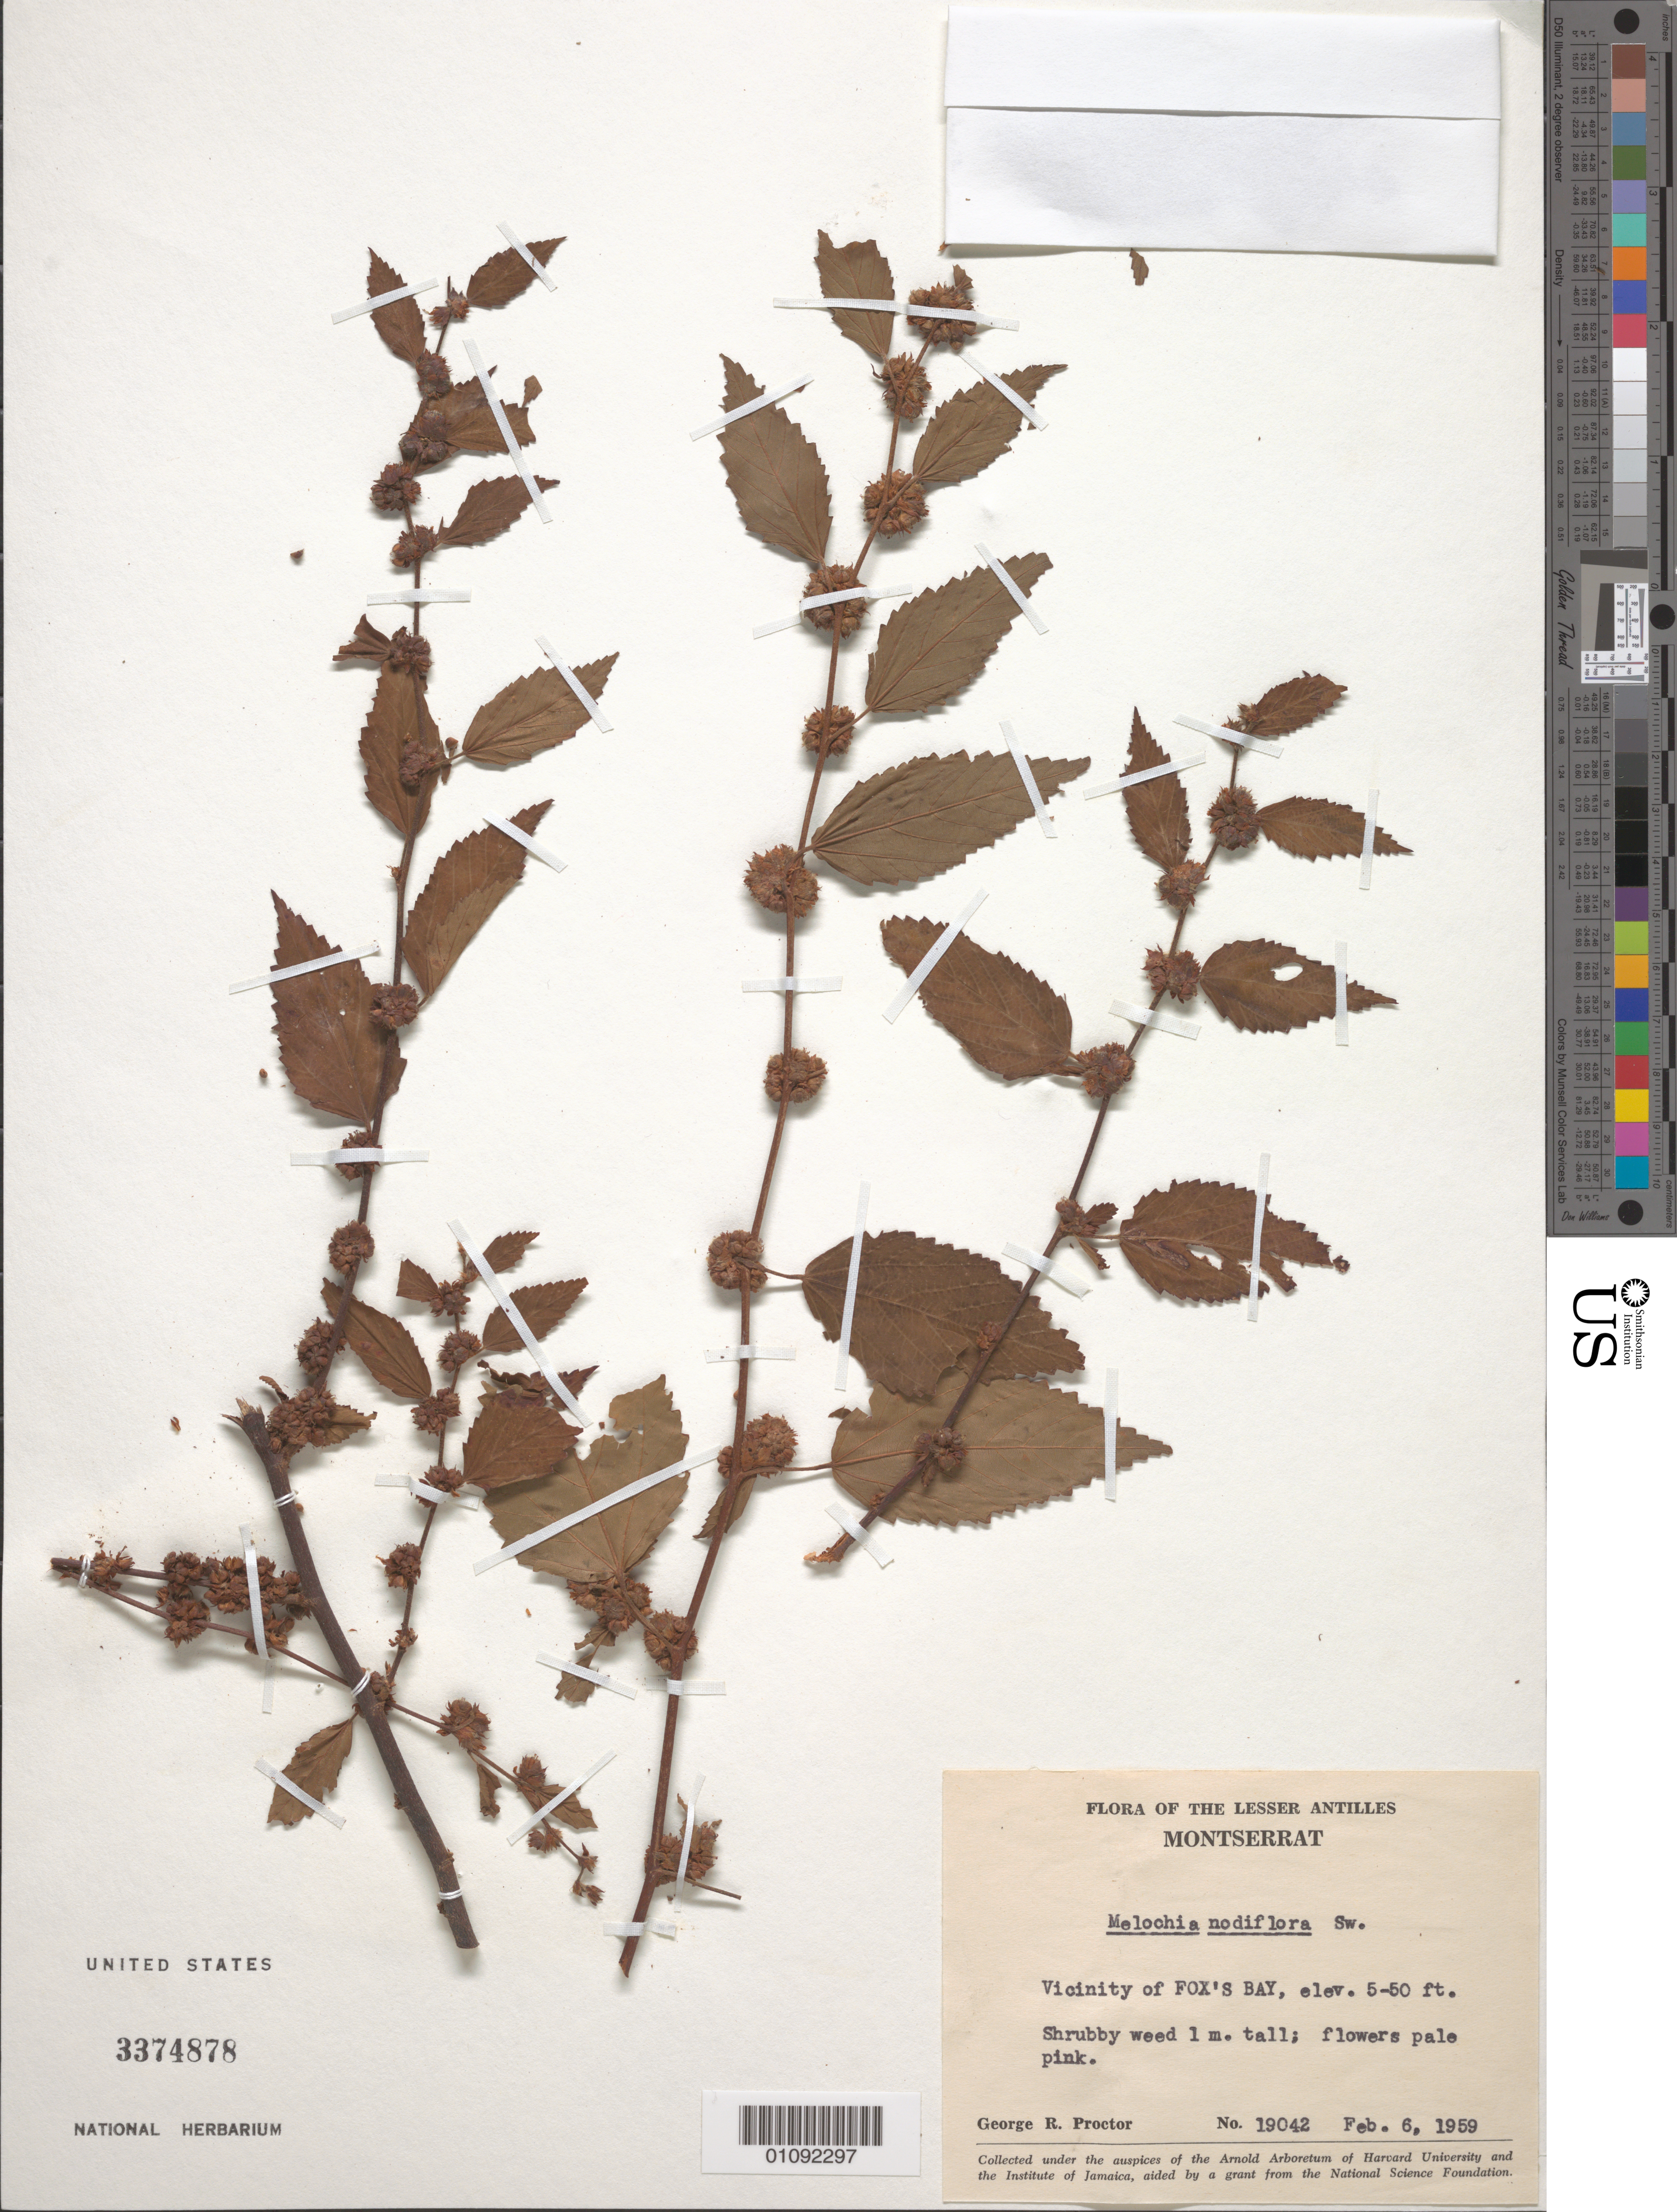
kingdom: Plantae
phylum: Tracheophyta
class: Magnoliopsida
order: Malvales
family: Malvaceae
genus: Melochia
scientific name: Melochia nodiflora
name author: Sw.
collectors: G. R. Proctor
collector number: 19042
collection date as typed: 06 Feb 1959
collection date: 1959-02-06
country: Montserrat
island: Montserrat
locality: Vicinity of Fox's Bay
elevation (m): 2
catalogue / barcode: US 3374878